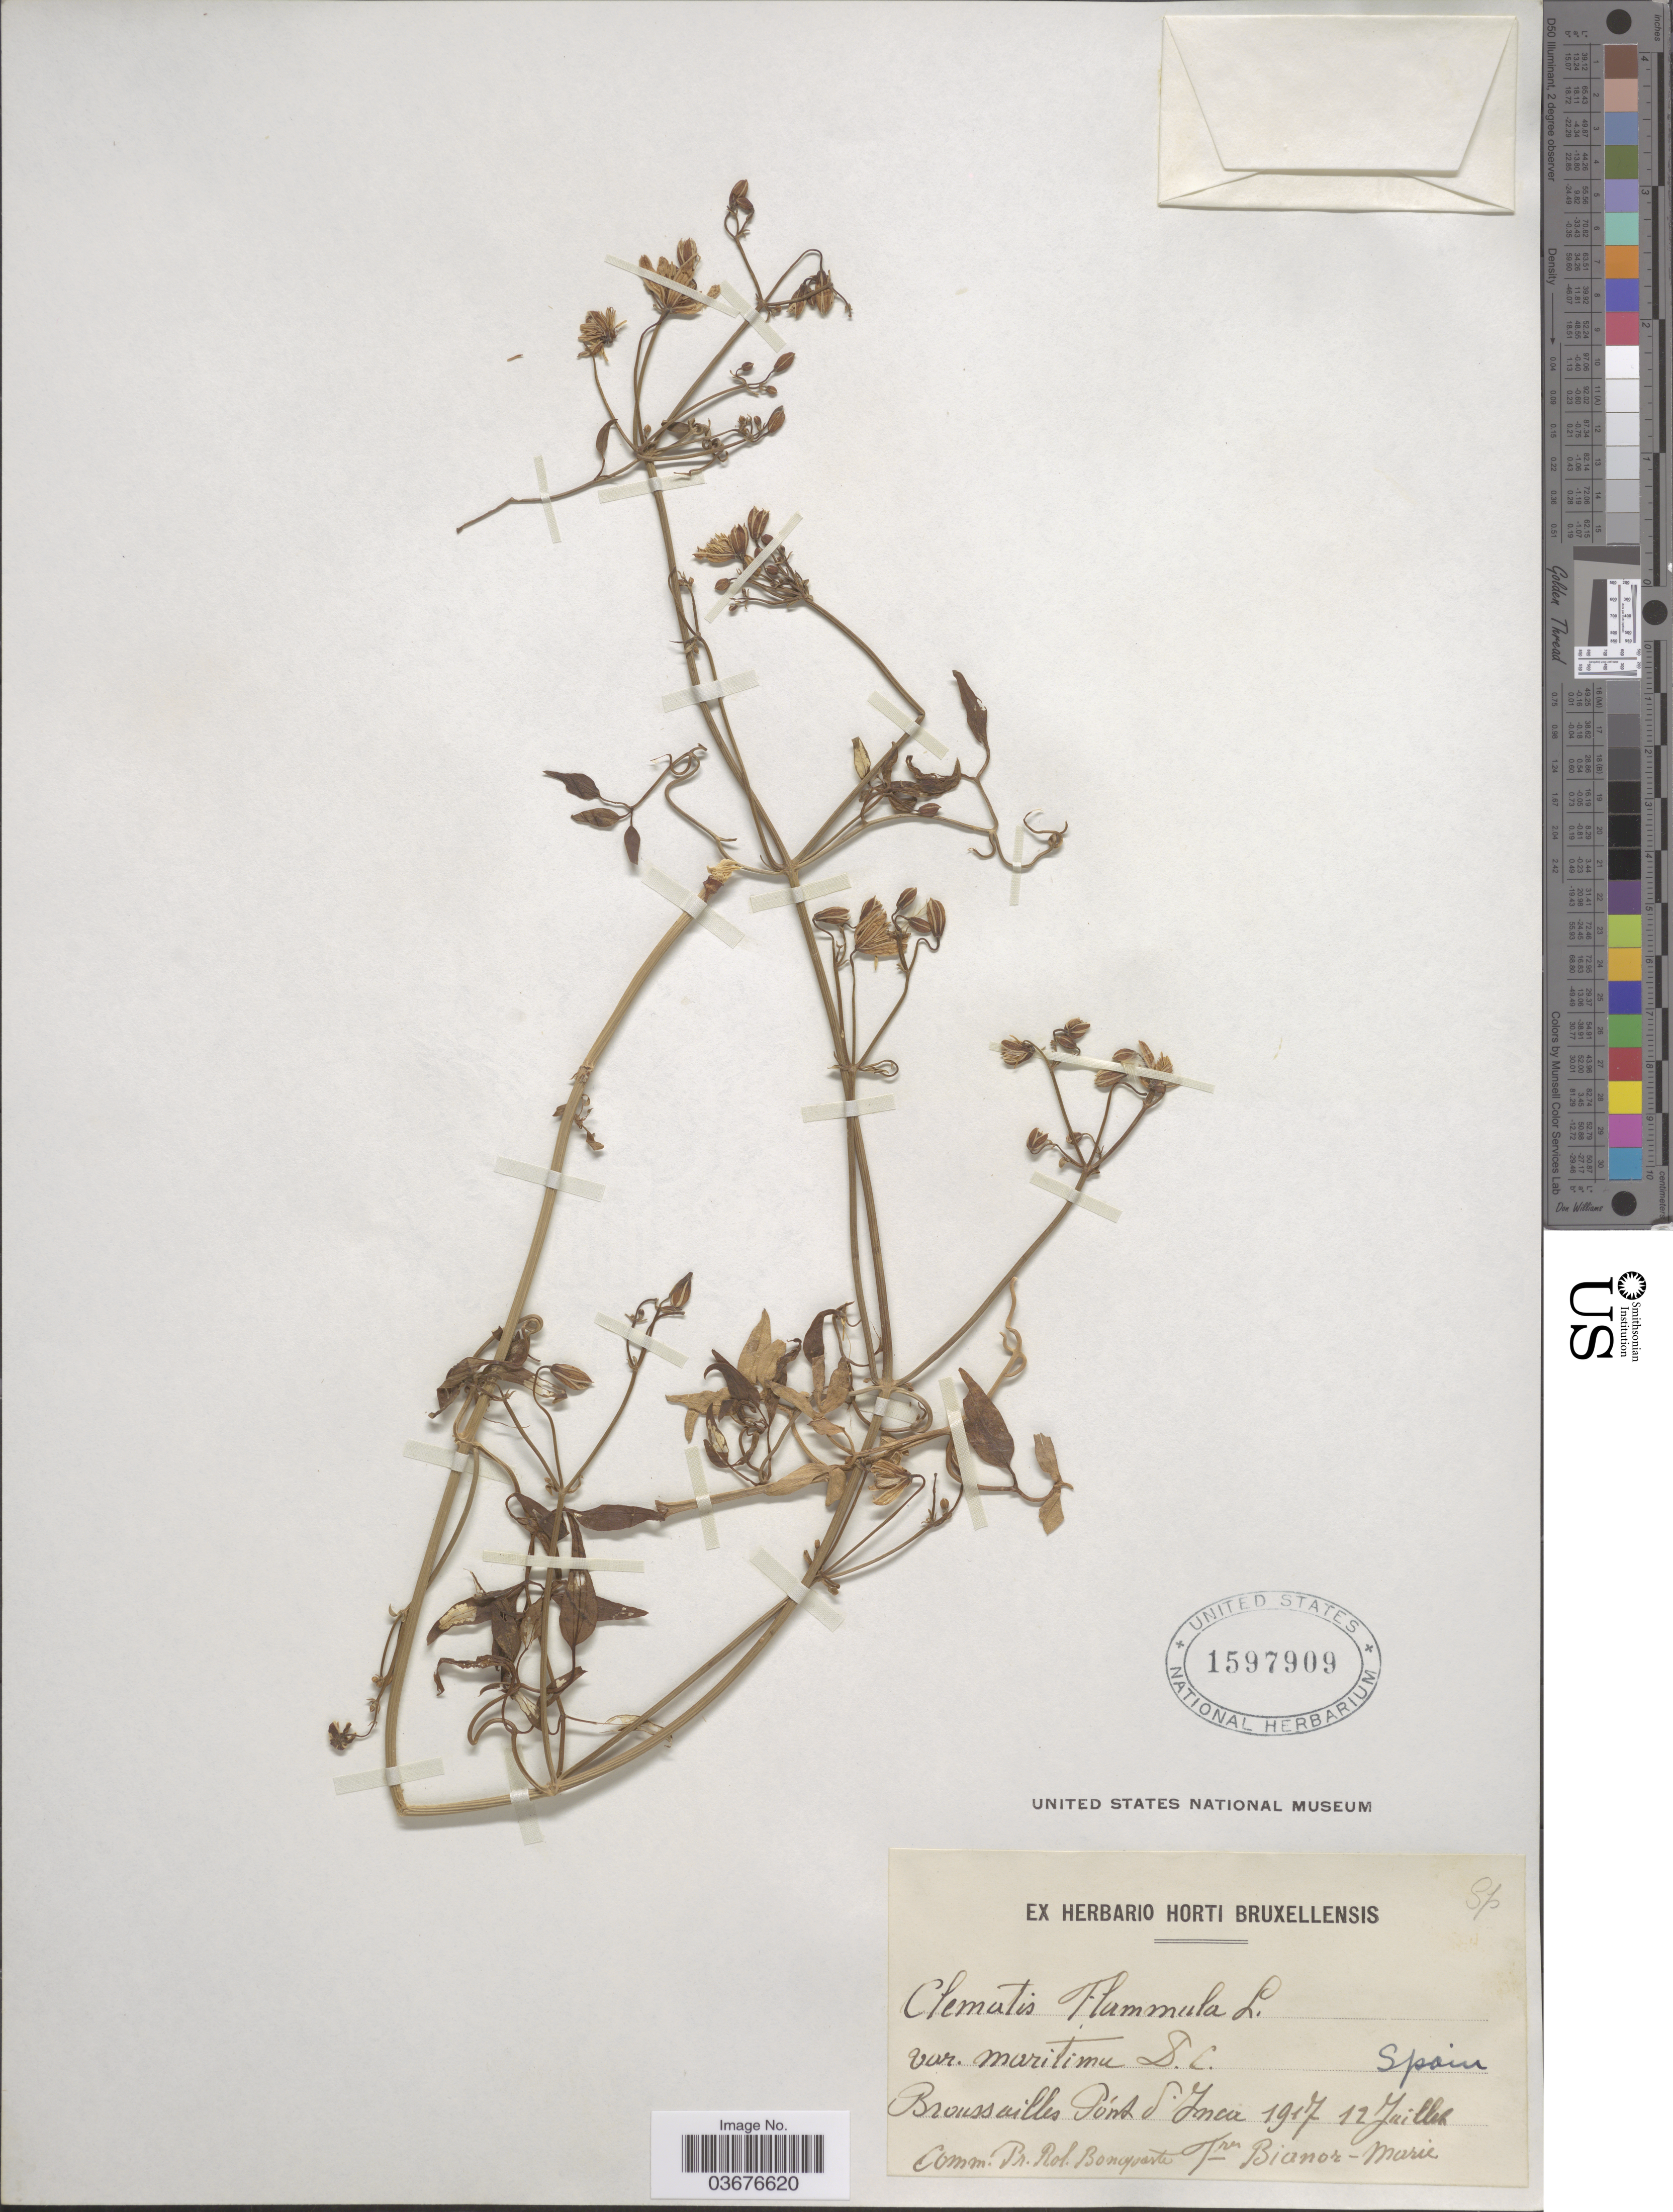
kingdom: Plantae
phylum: Tracheophyta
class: Magnoliopsida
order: Ranunculales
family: Ranunculaceae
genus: Clematis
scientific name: Clematis flammula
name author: L.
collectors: F. Bianor-Marie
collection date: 1917-07-12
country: Spain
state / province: Islas Baleares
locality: Broussailles Pónt d'Inca.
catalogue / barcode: US 1597909